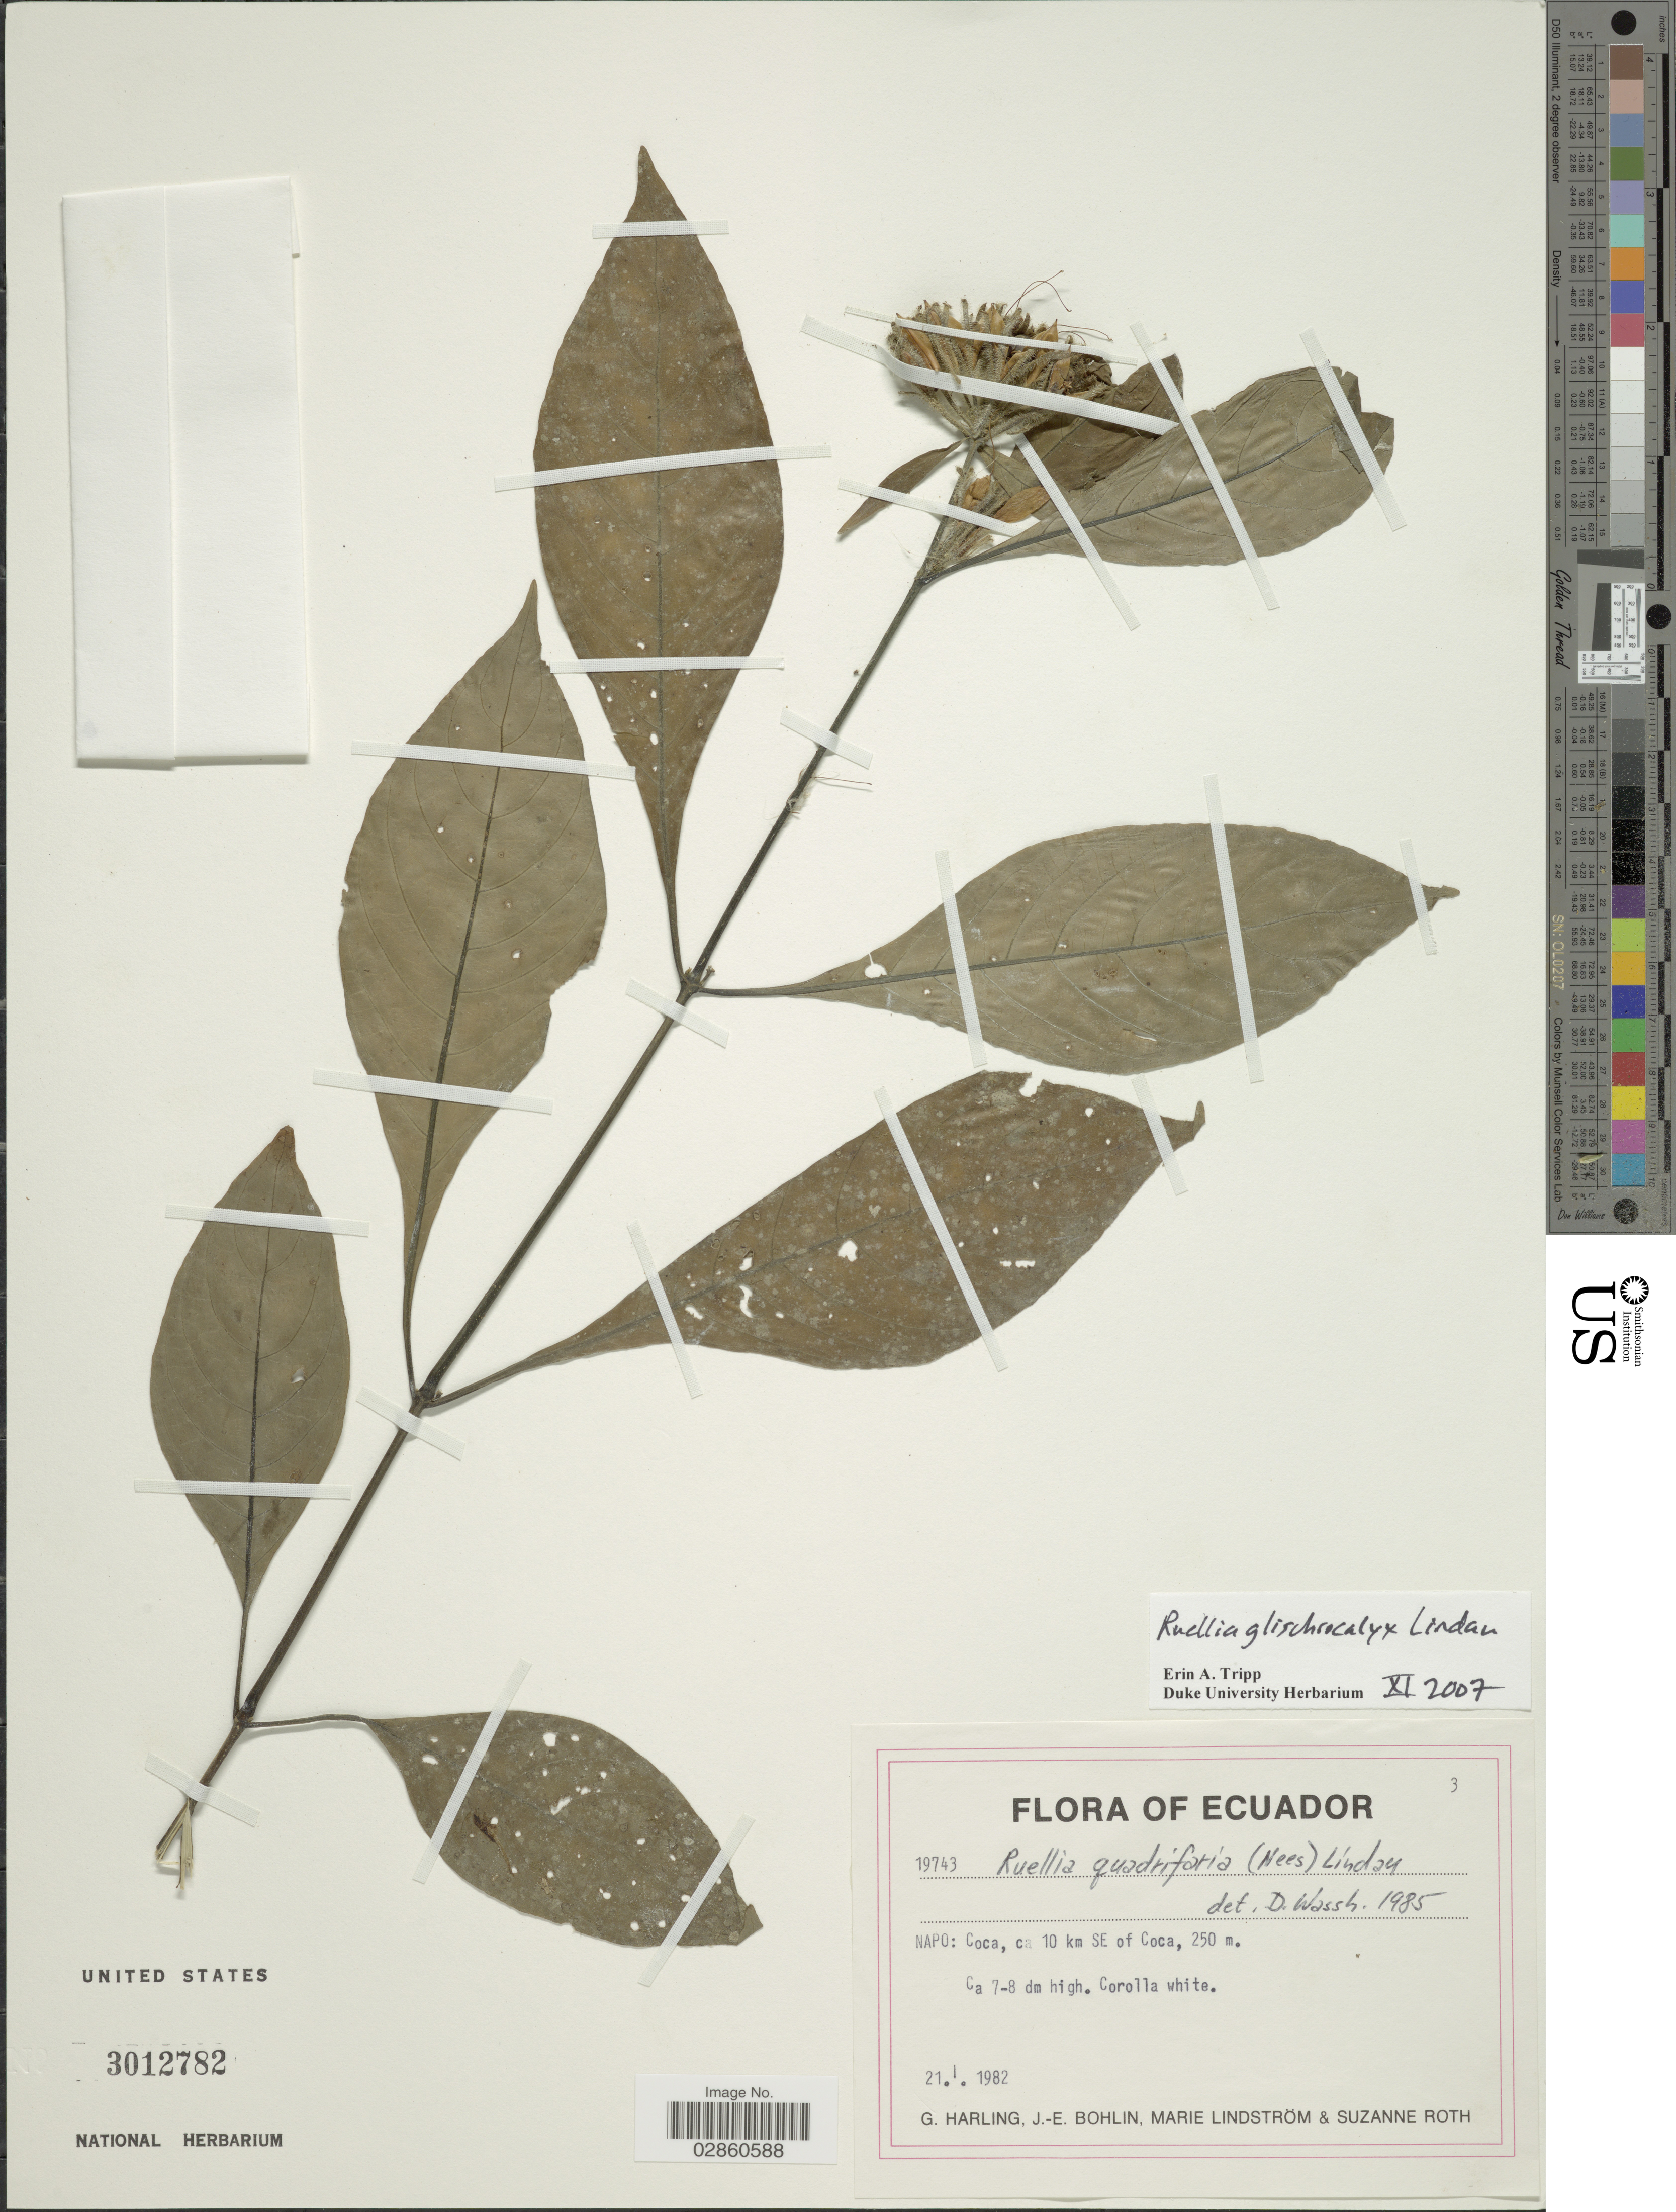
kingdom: Plantae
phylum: Tracheophyta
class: Magnoliopsida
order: Lamiales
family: Acanthaceae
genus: Ruellia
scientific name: Ruellia glischrocalyx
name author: Lindau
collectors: G. Harling, J. Bohlin, M. Lindström & S. Roth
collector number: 19743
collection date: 1982-01-21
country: Ecuador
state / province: Napo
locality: Coca, ca 10 km SE of Coca.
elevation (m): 250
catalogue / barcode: US 3012782